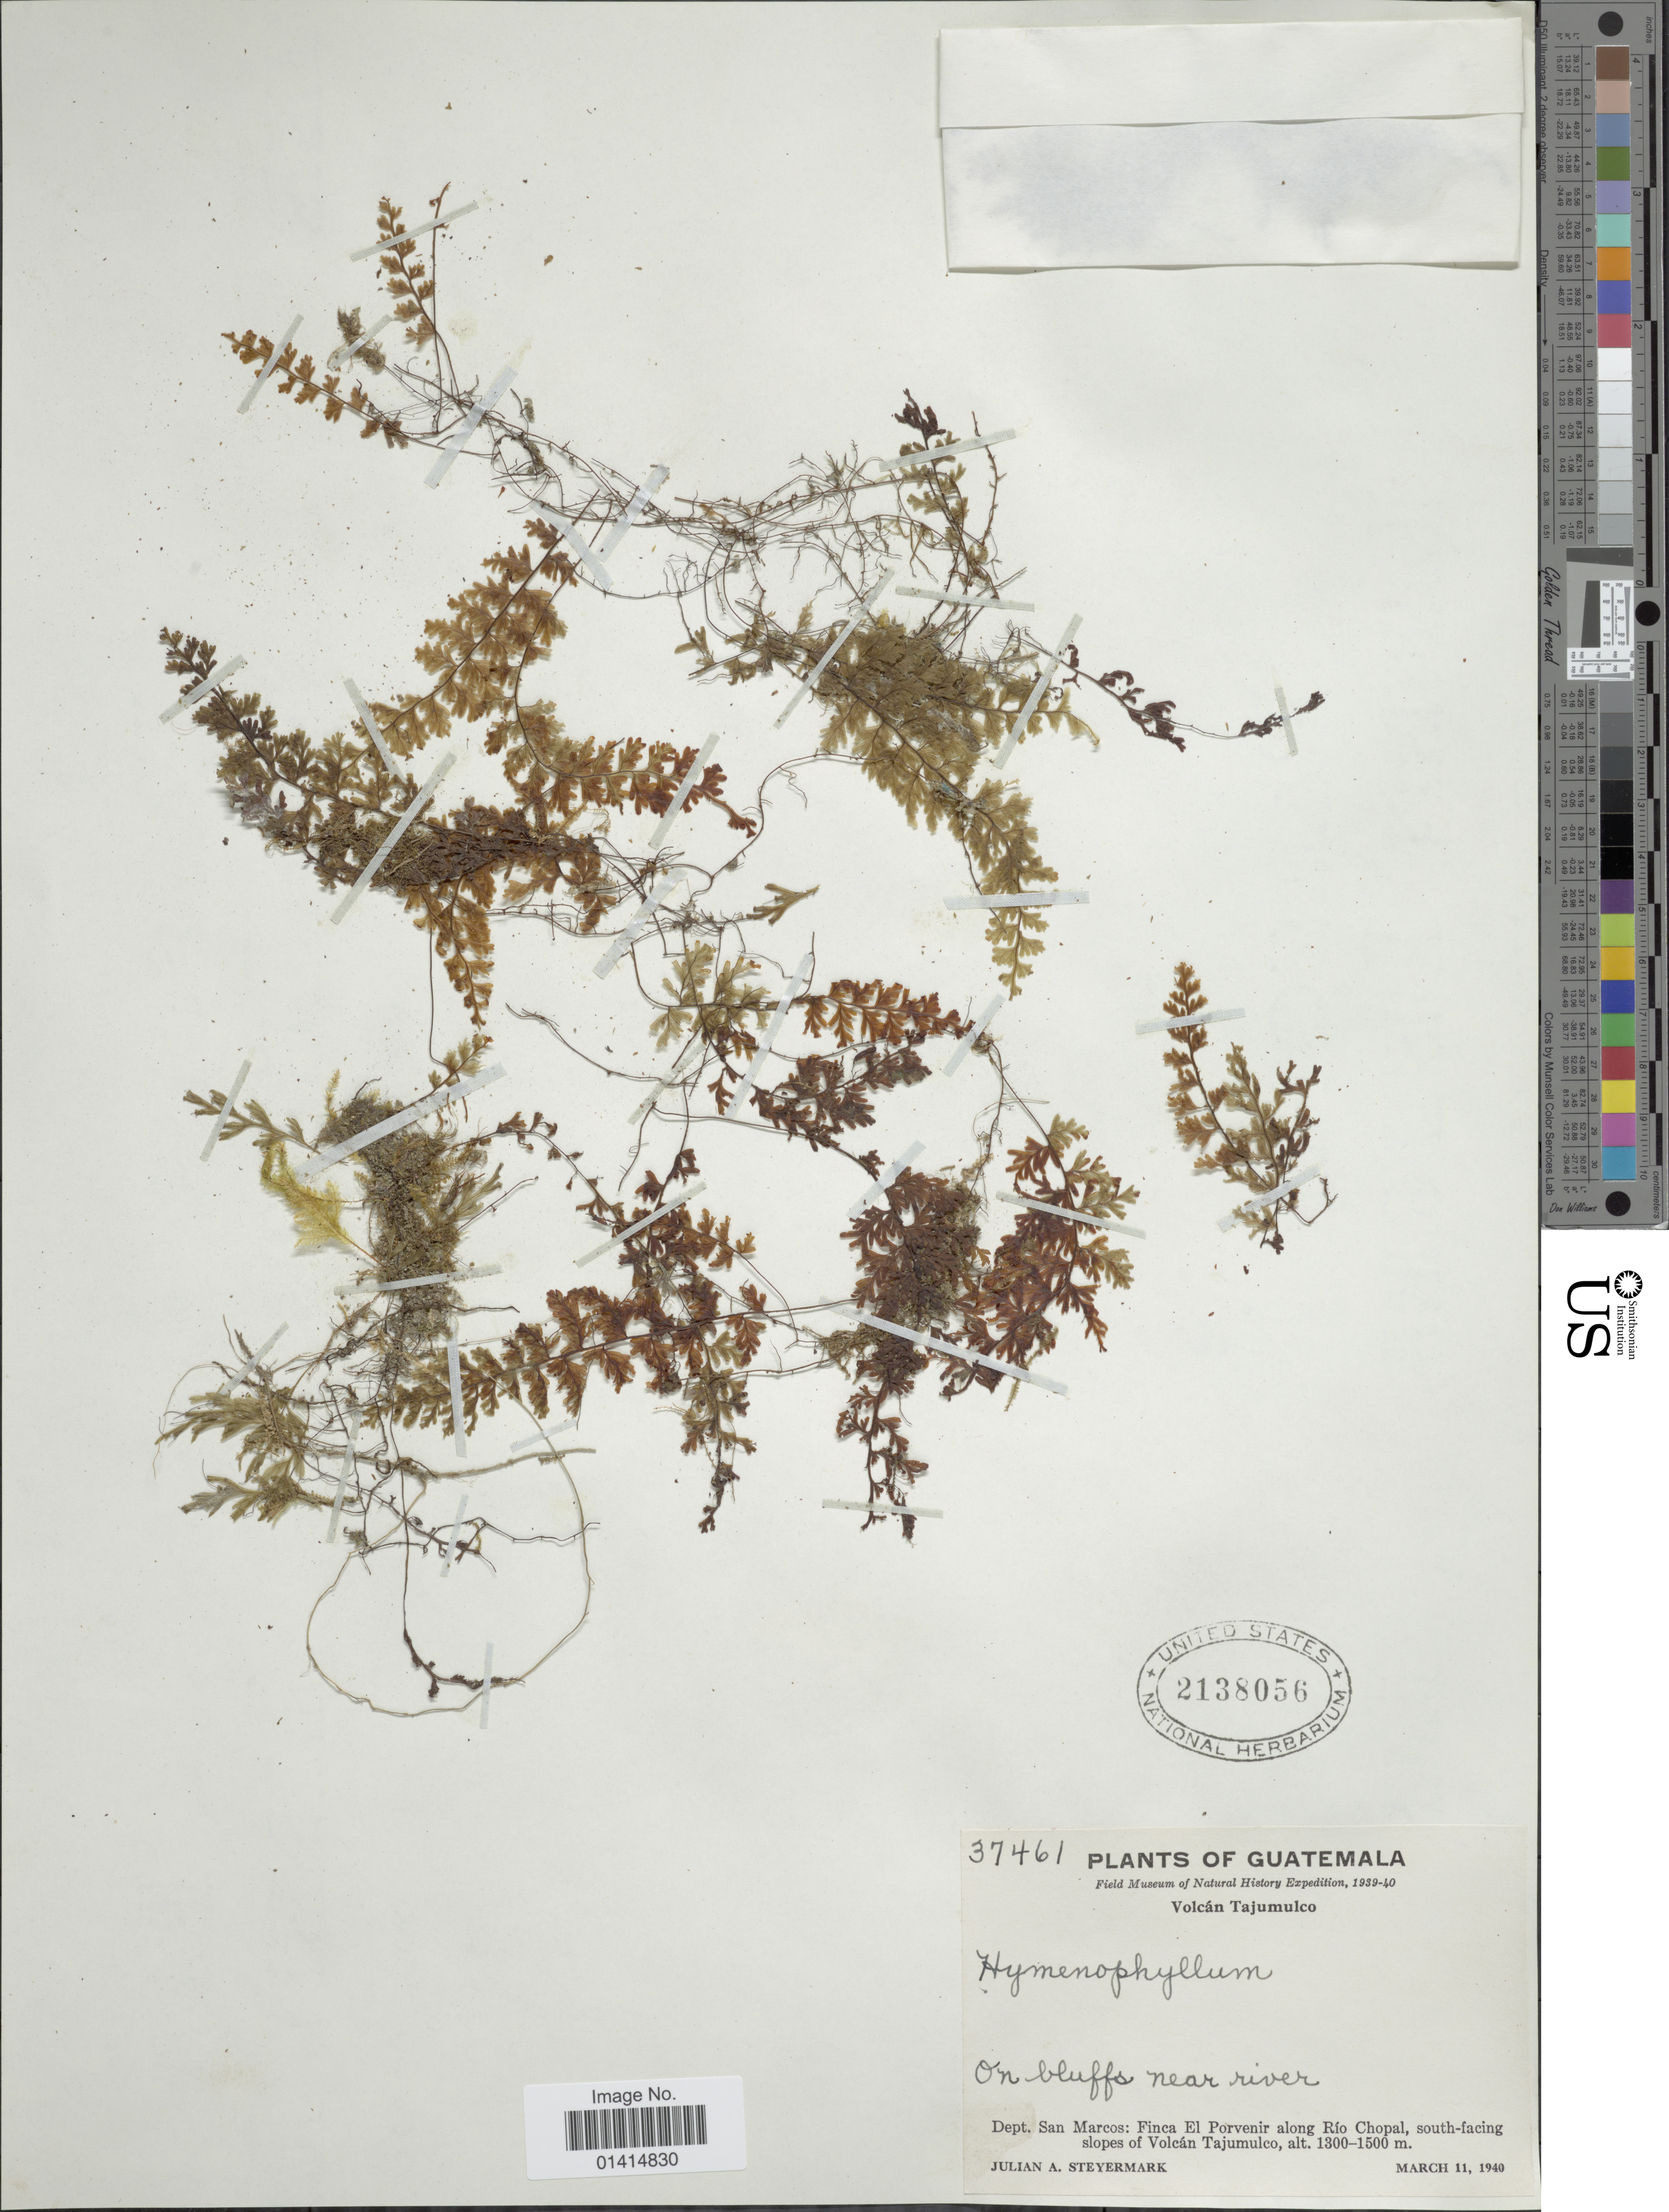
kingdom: Plantae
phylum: Tracheophyta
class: Polypodiopsida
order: Hymenophyllales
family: Hymenophyllaceae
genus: Hymenophyllum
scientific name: Hymenophyllum sp.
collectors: J. Steyermark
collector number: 37461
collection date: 1940-03-11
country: Guatemala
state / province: San Marcos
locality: Dept San Marcos: Finca El Porvenir, along Río Chopal, south-facing slopes of Volcán Tajumulco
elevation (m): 1300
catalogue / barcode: US 2138056